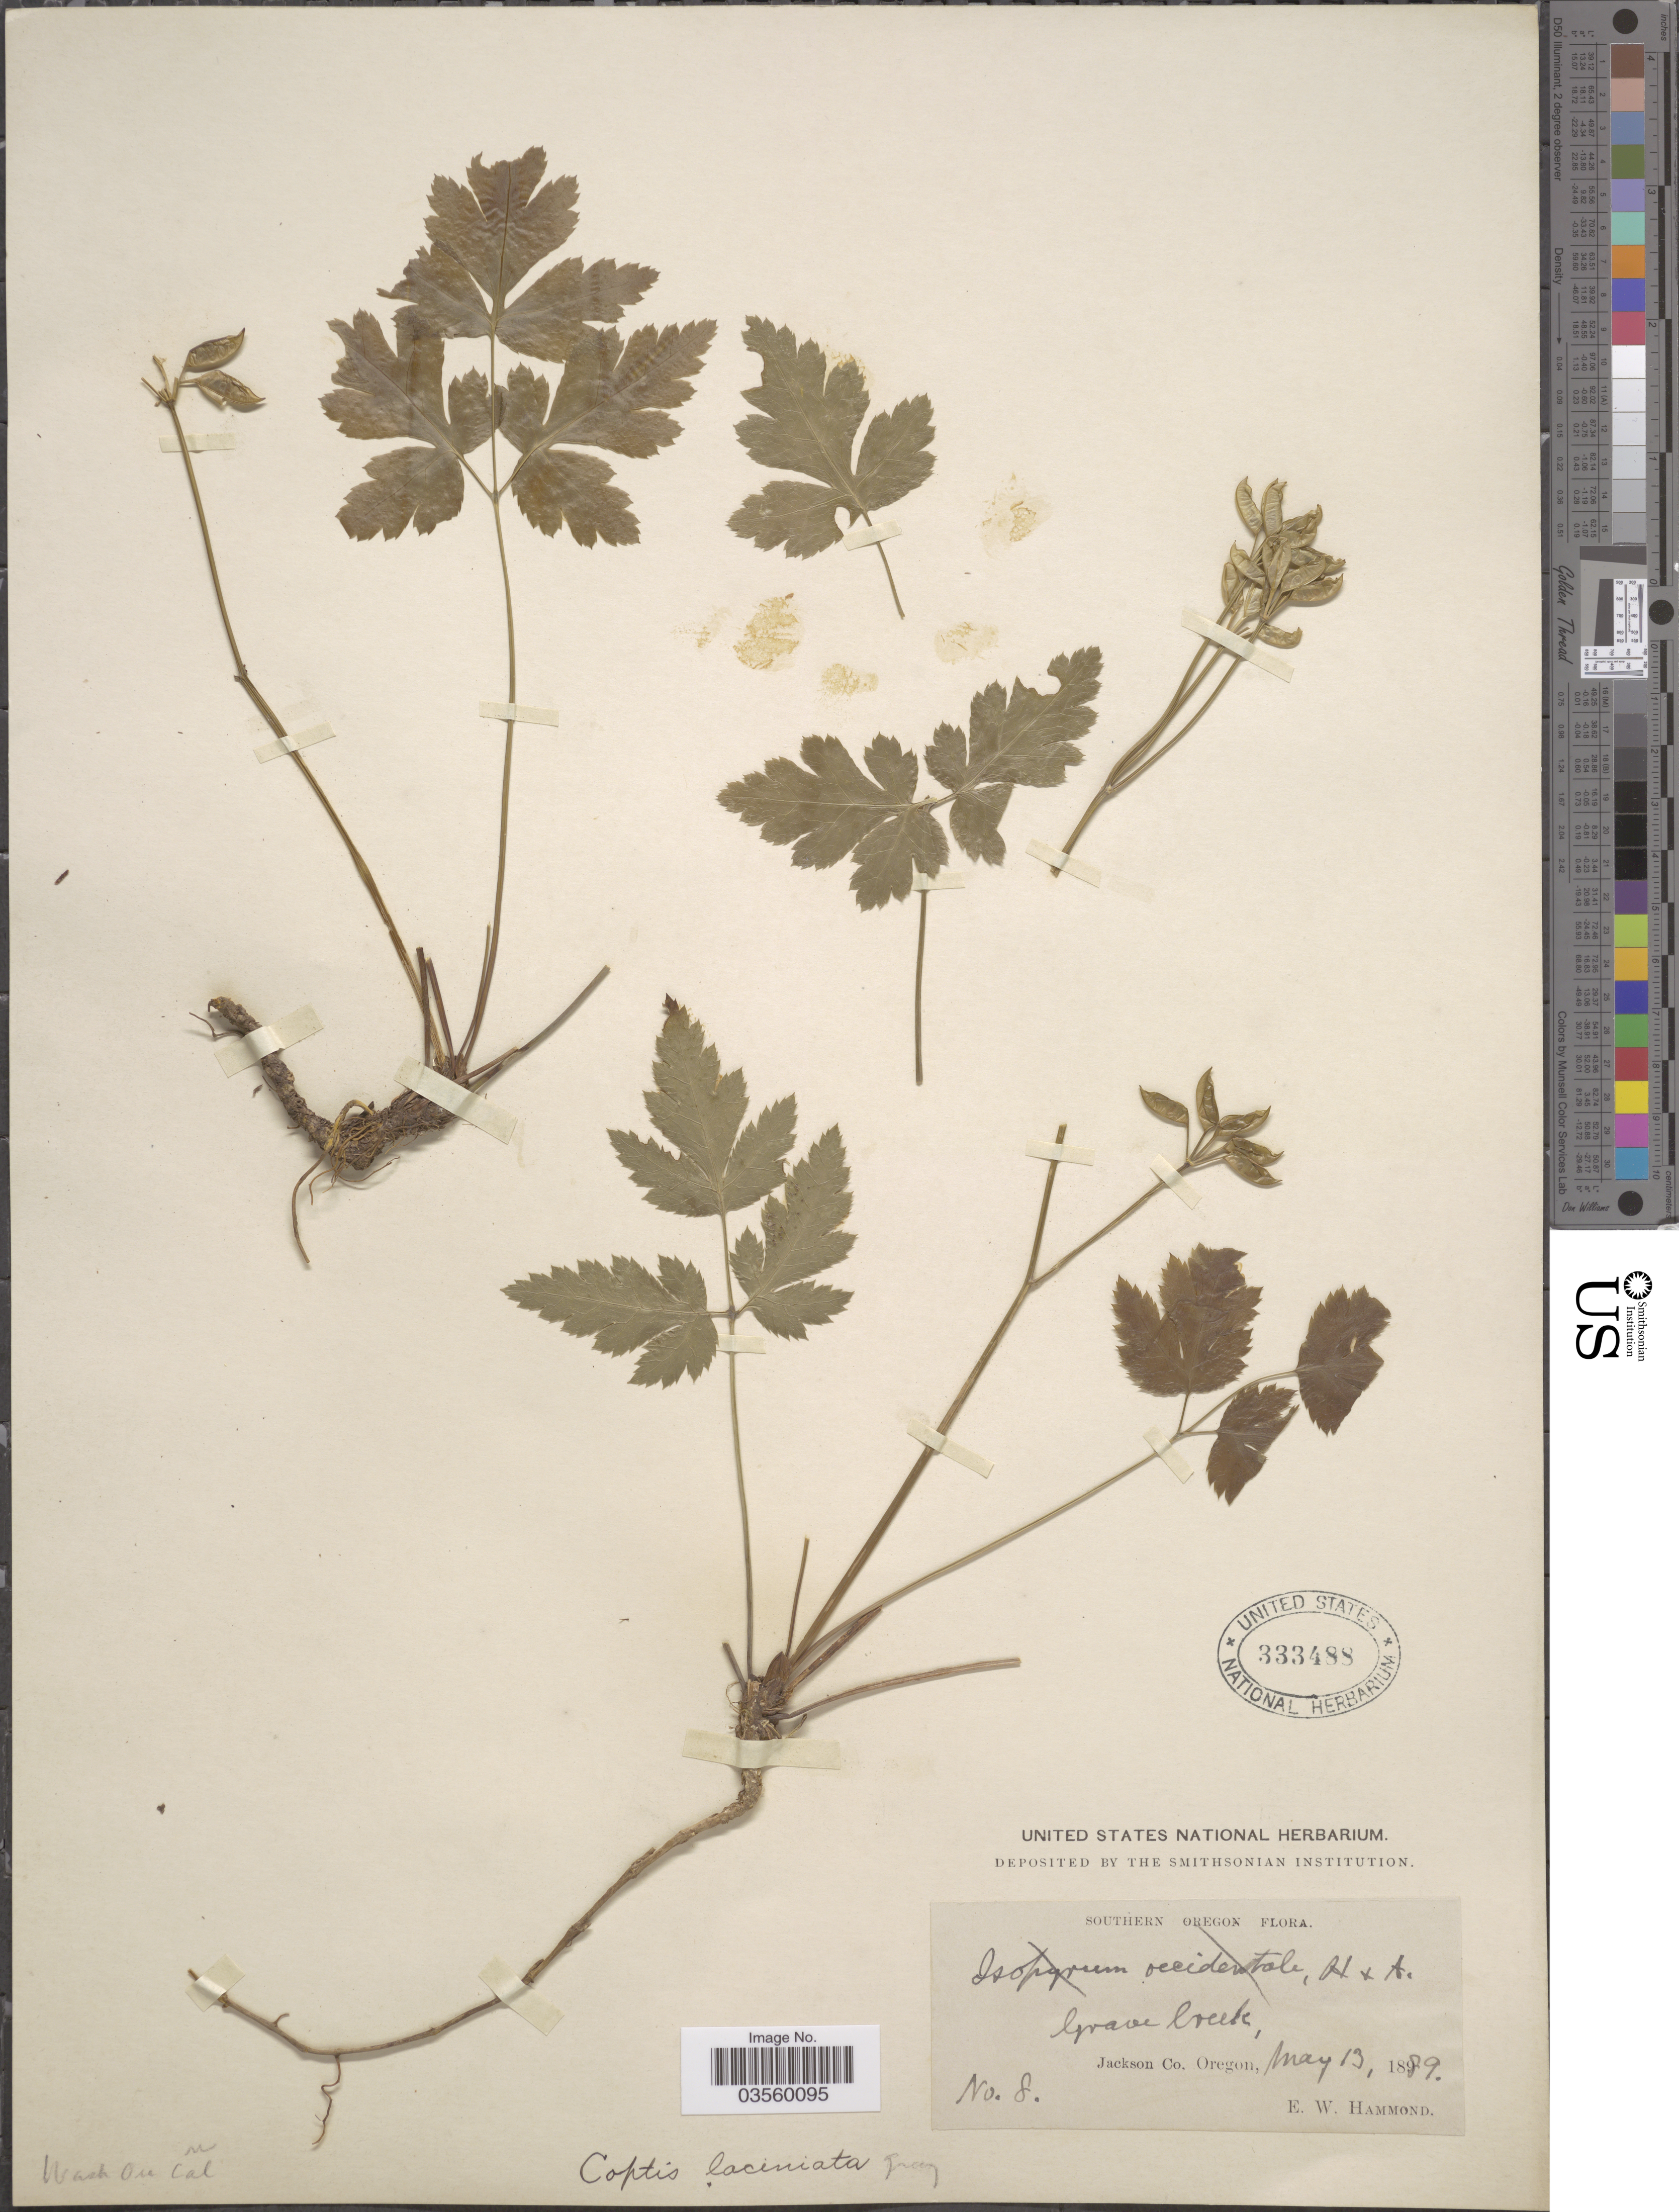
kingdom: Plantae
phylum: Tracheophyta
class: Magnoliopsida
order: Ranunculales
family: Ranunculaceae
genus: Coptis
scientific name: Coptis occidentalis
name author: Torr. & A. Gray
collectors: E. Hammond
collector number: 8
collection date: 1889-05-13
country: United States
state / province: Oregon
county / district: Jackson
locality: Southern Oregon. Grave Creek. Jackson Co.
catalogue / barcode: US 333488